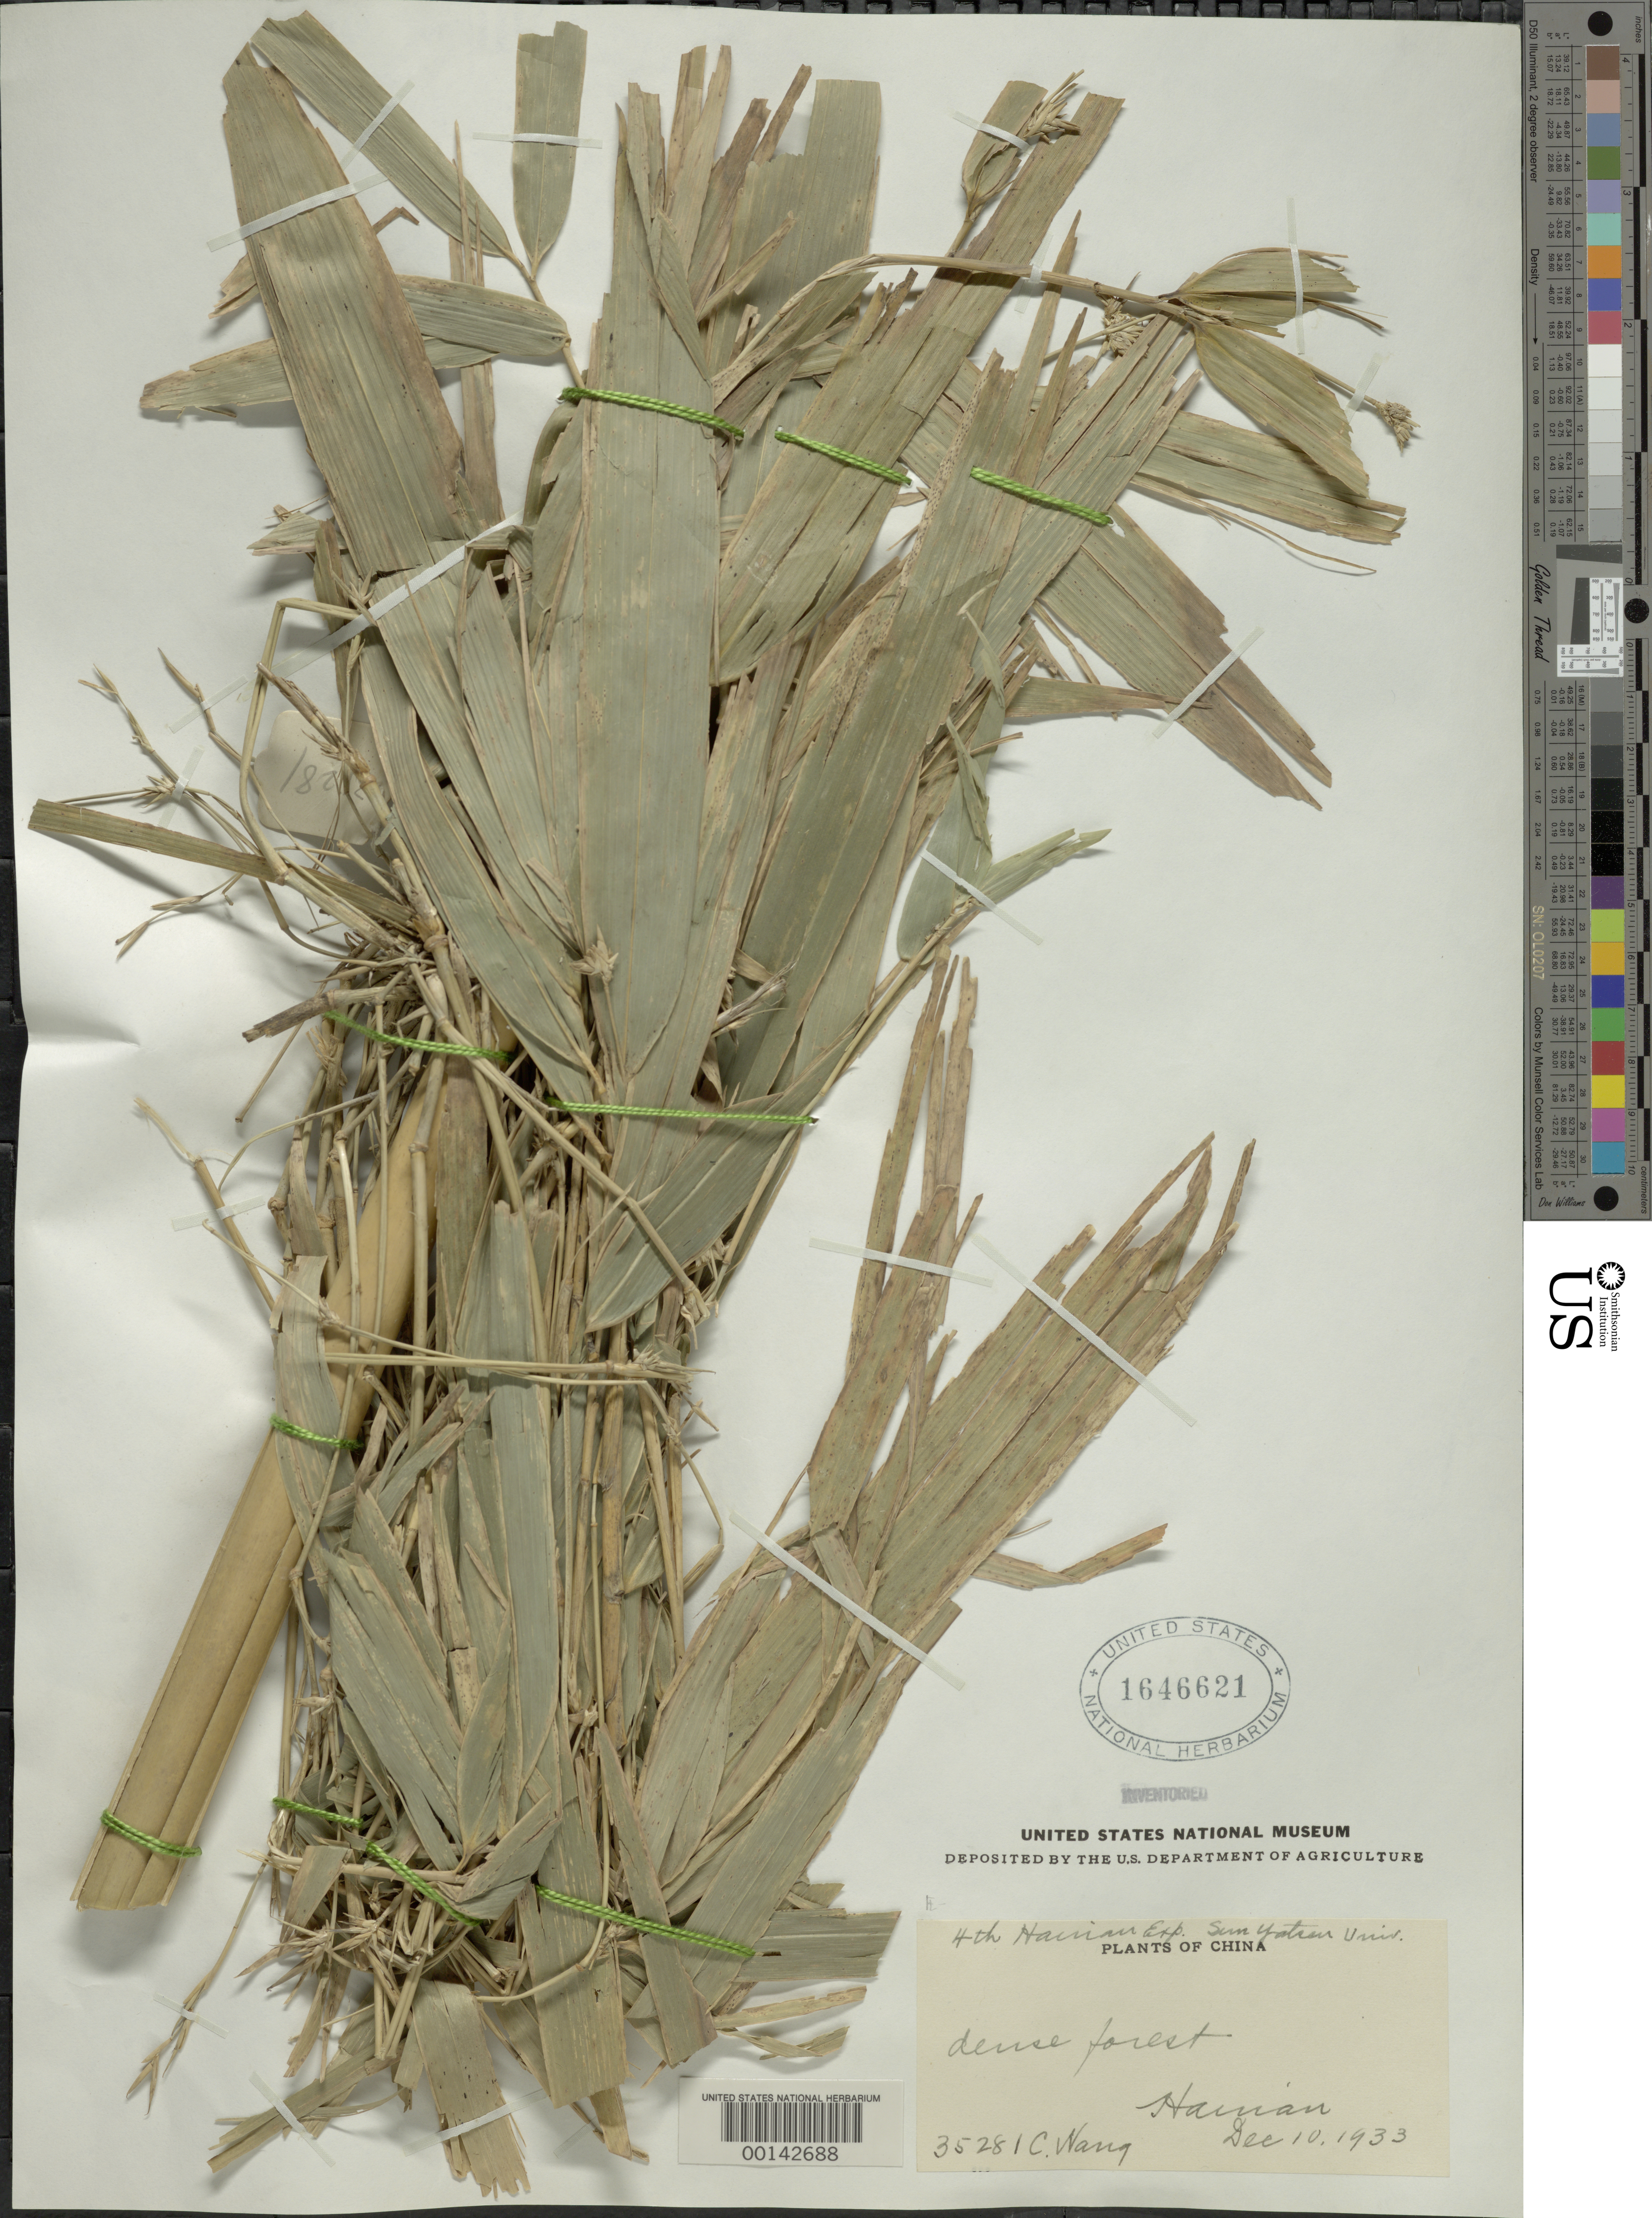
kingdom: Plantae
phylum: Tracheophyta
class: Liliopsida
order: Poales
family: Poaceae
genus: Schizostachyum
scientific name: Schizostachyum sp.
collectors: C. Wang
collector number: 35281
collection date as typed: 10 Dec 1933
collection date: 1933-12-10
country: China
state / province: Hainan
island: Hainan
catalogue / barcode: US 1646621